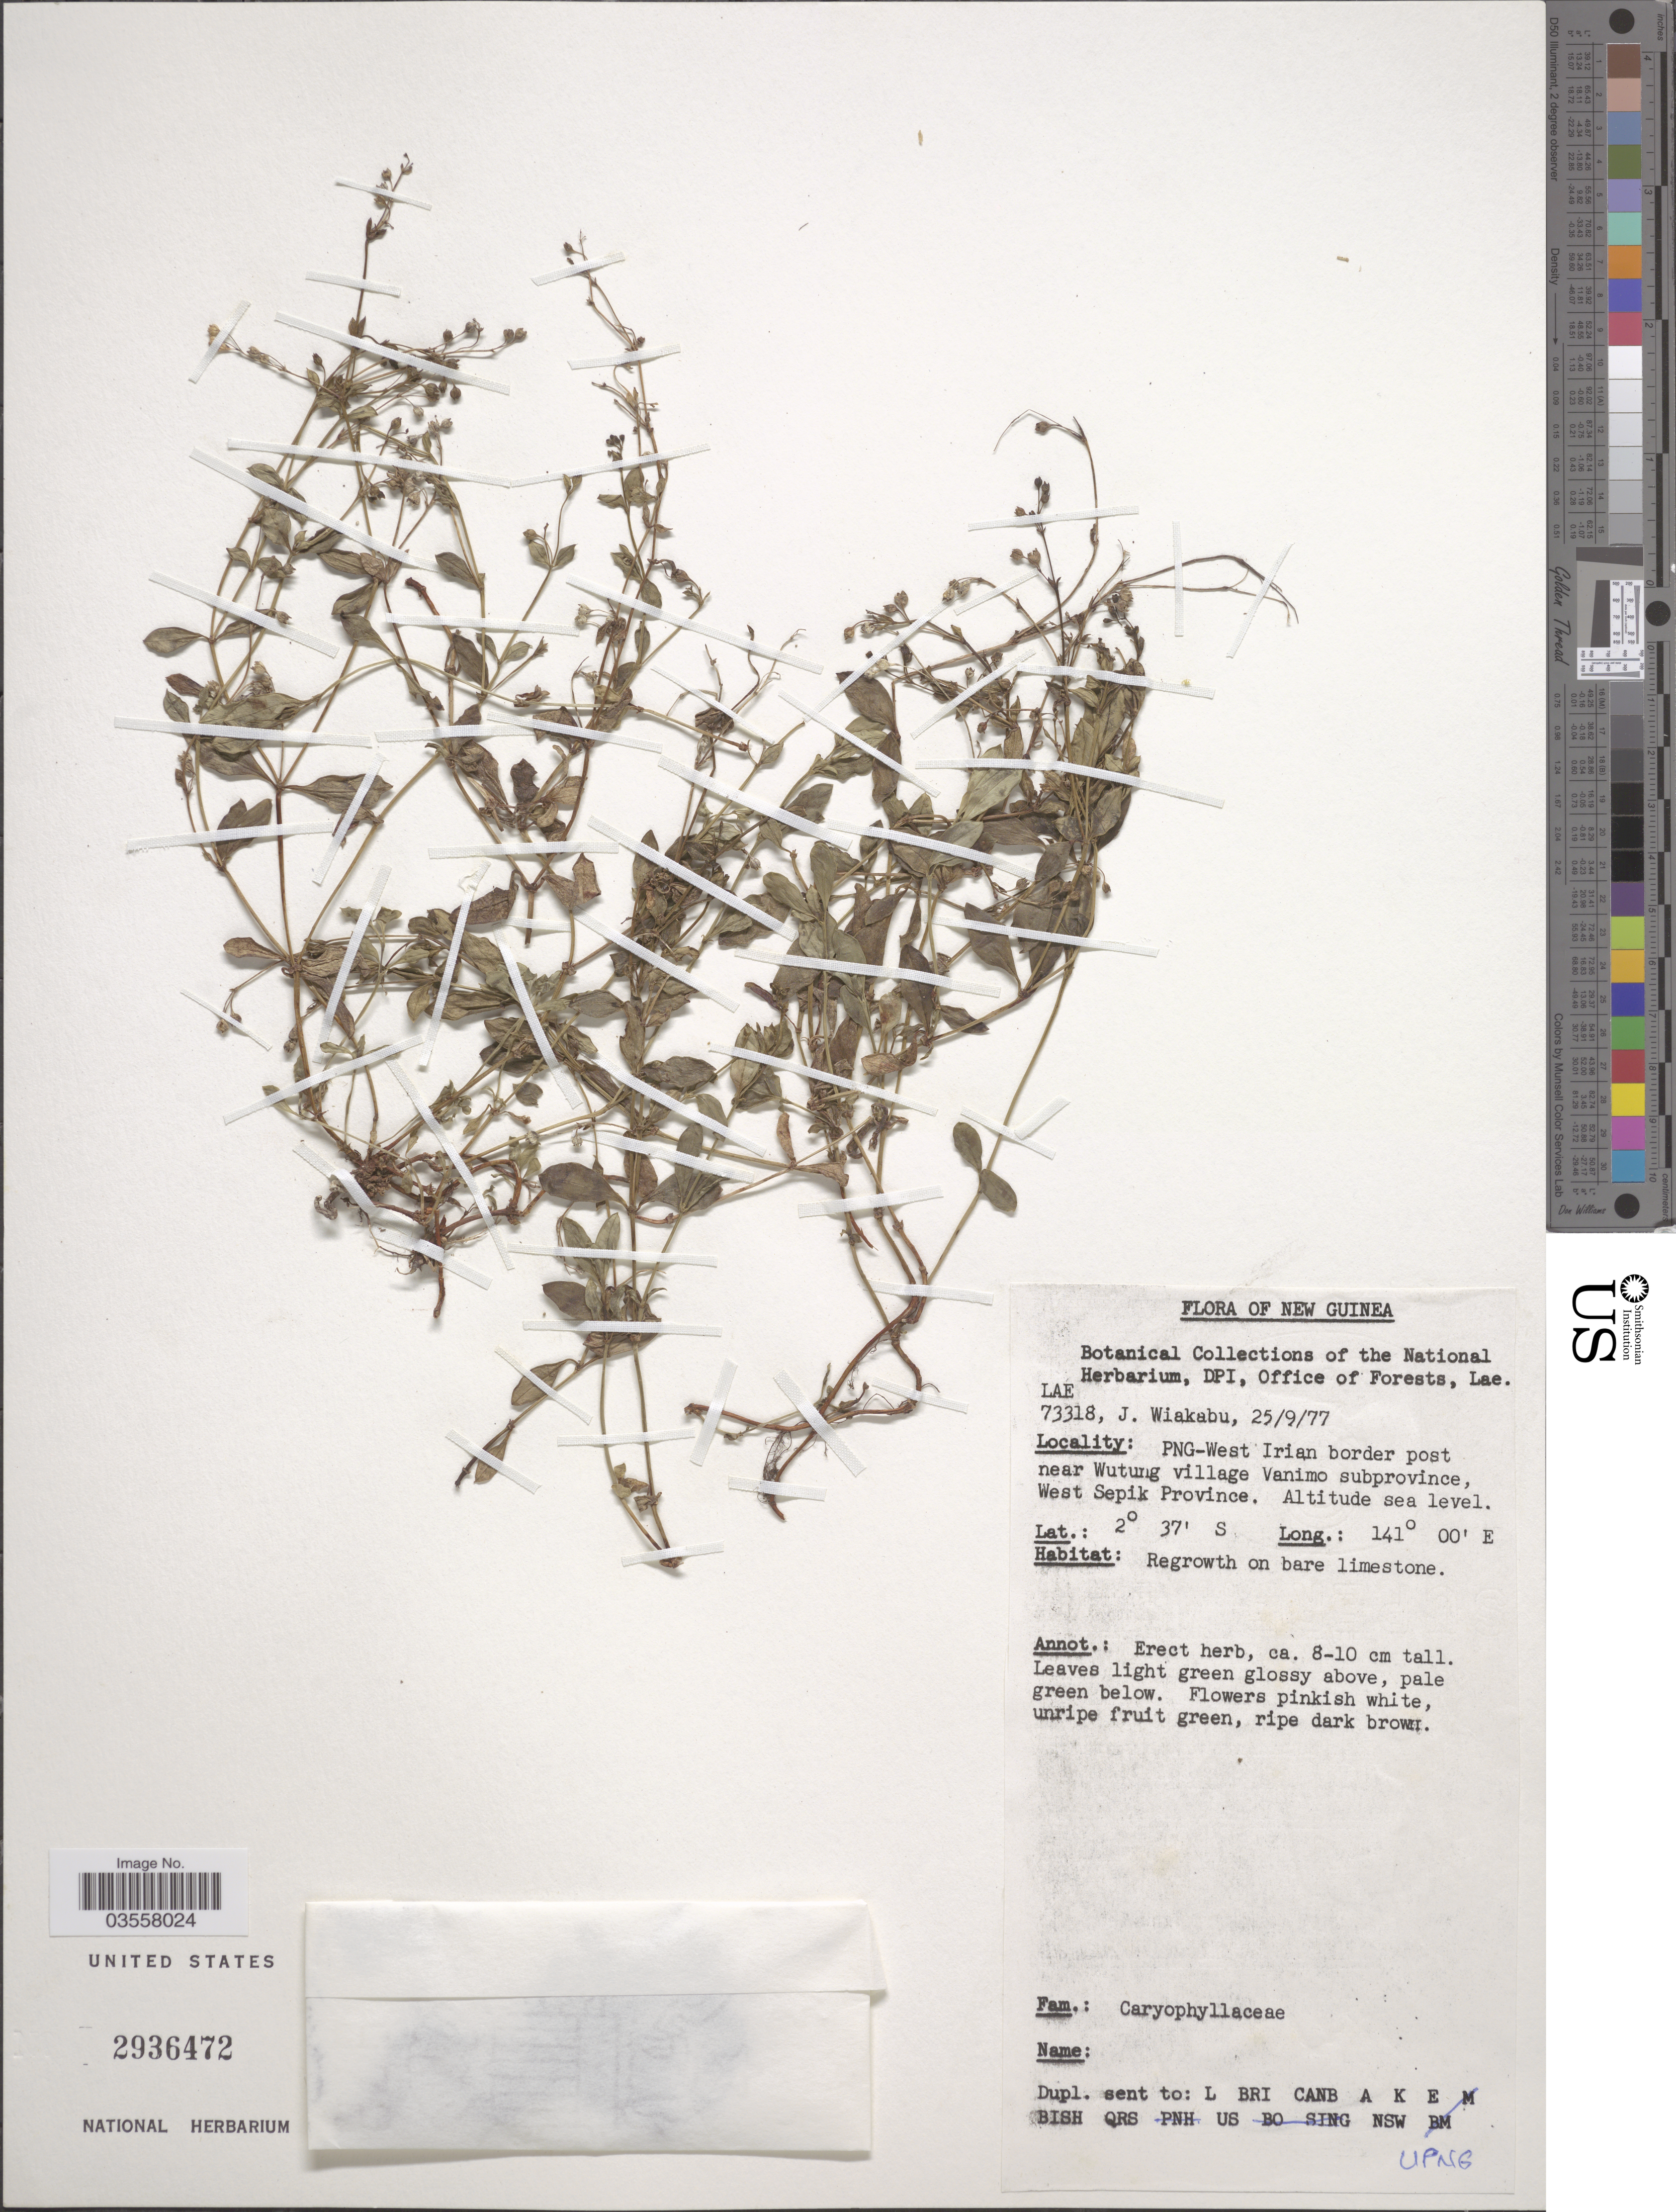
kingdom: Plantae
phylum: Tracheophyta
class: Magnoliopsida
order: Caryophyllales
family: Caryophyllaceae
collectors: J. Wiakabu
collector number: LAE73318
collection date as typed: Transcribed d/m/y: 25/9/77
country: Papua New Guinea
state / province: Sandaun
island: New Guinea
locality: New Guinea. PNG-West Irian border post near Wutung village Vanimo subprovince, West Sepik Province.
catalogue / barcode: US 2936472